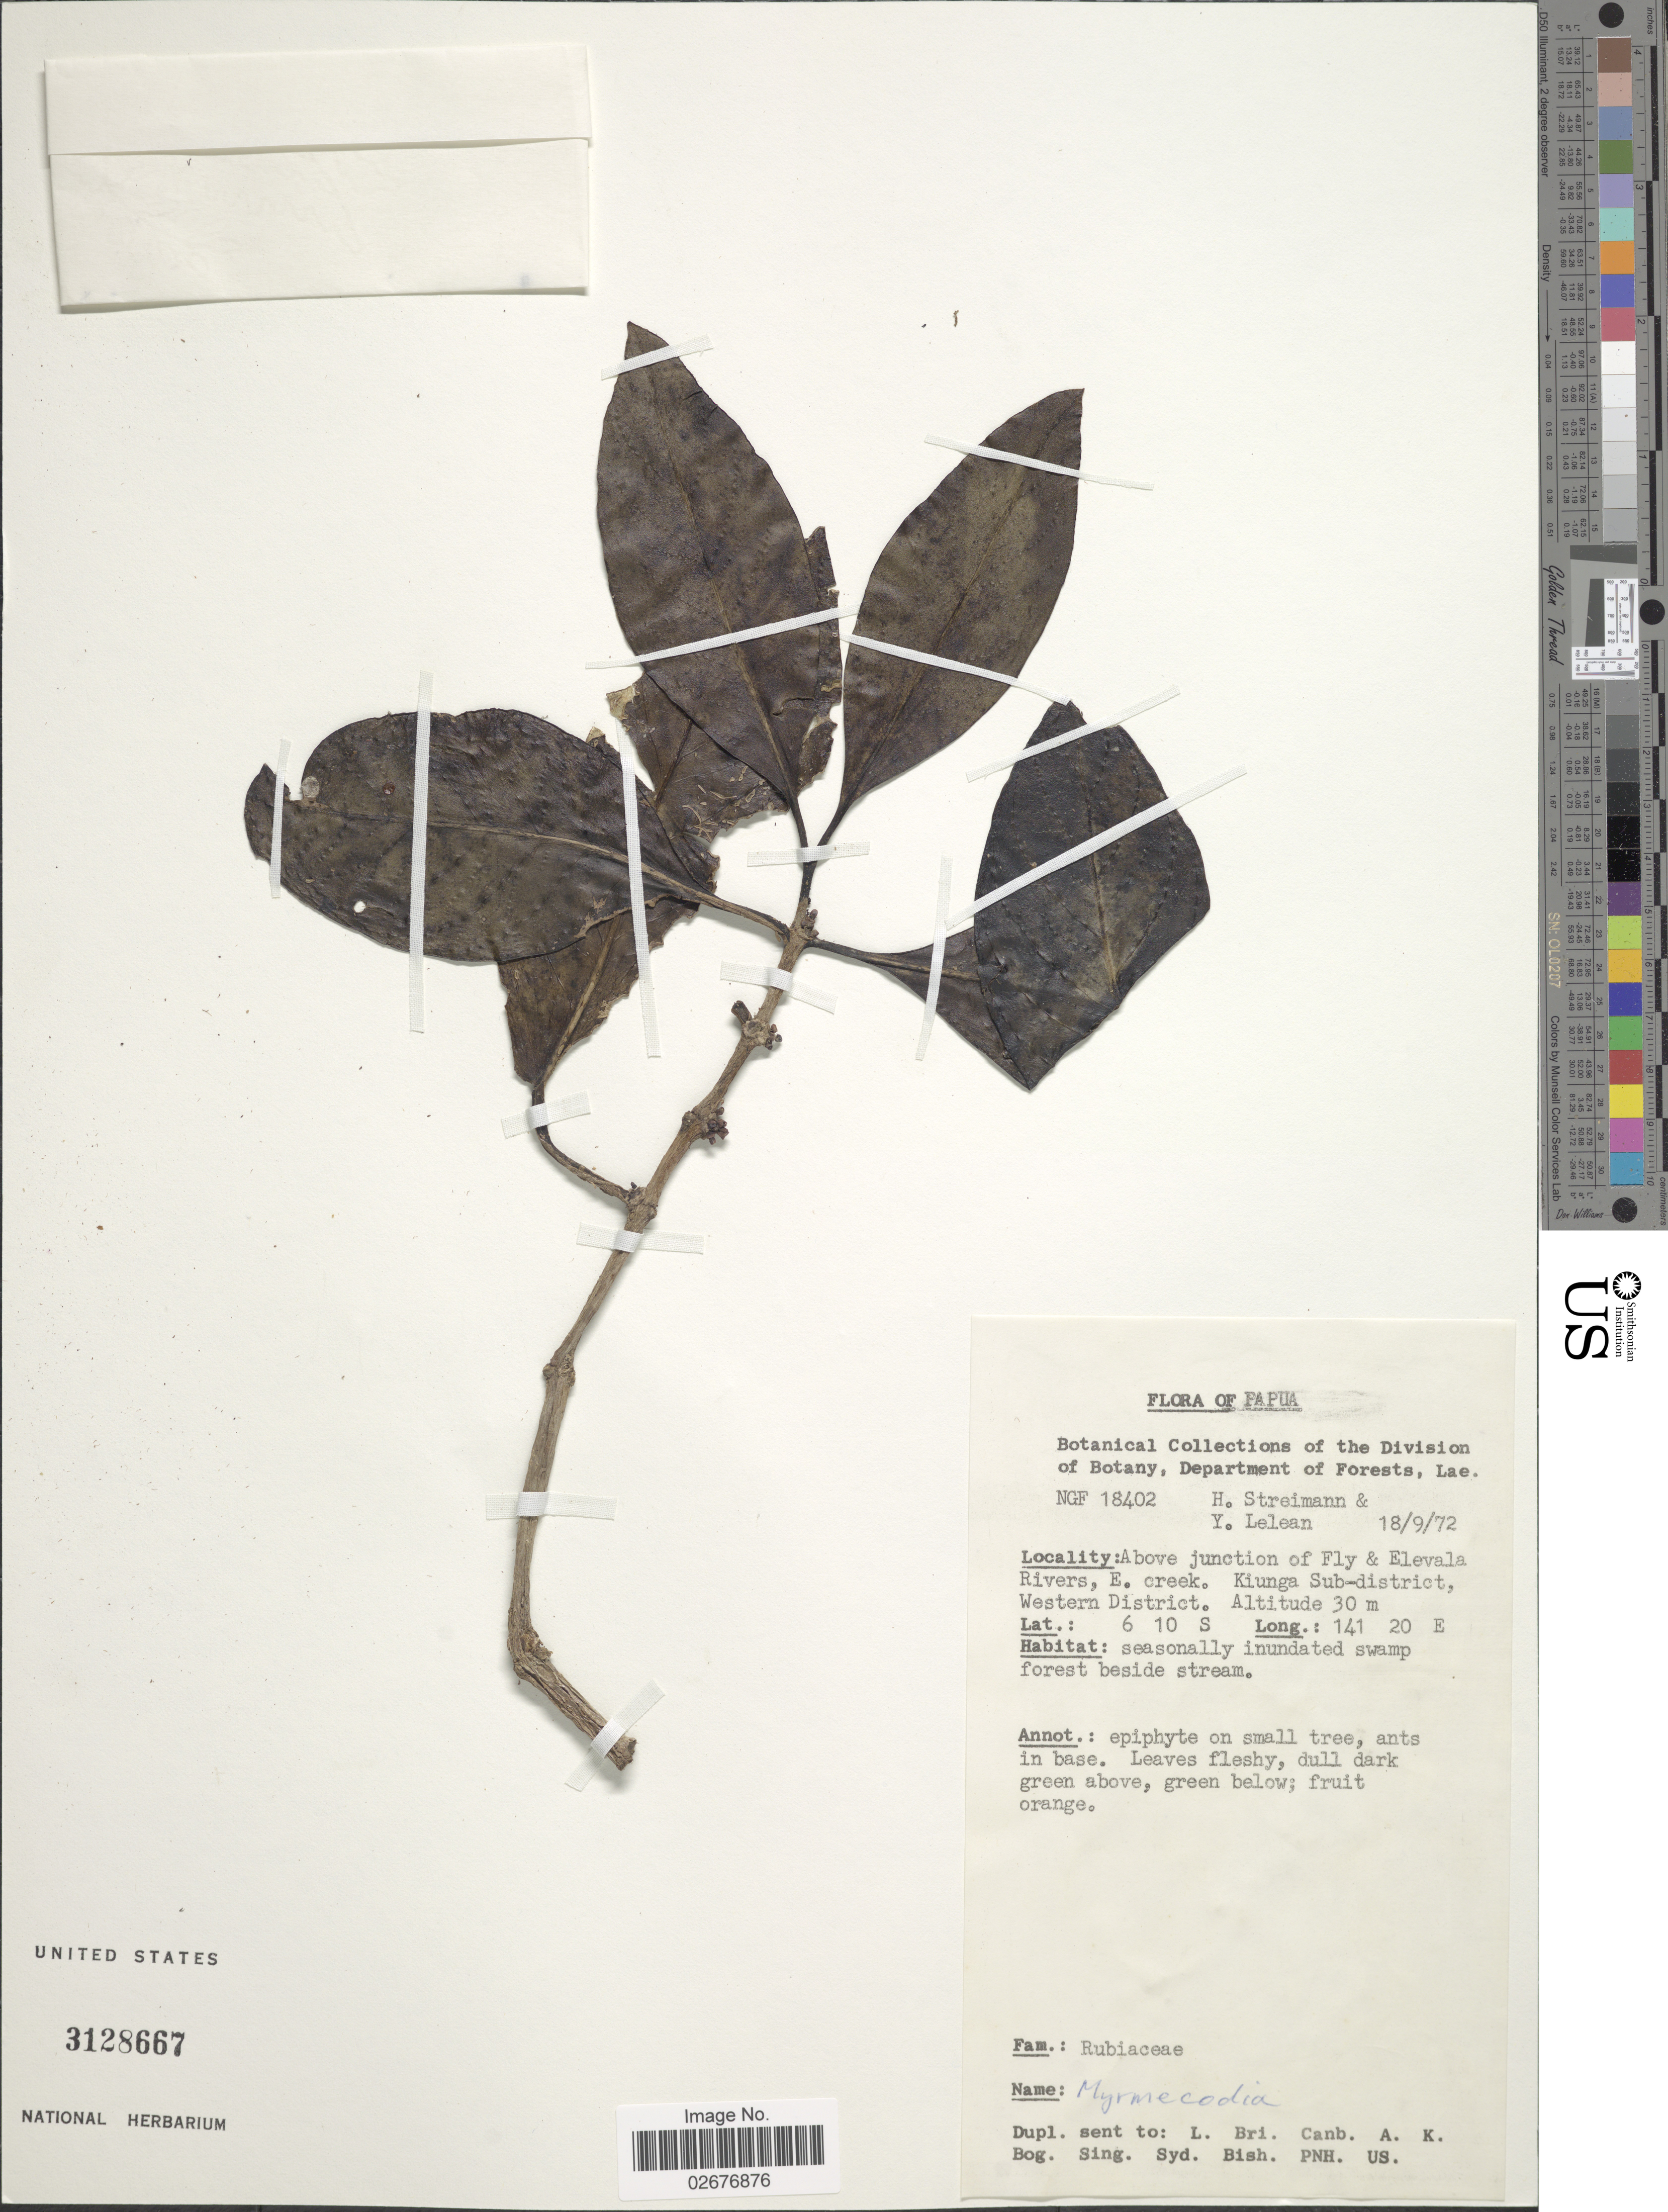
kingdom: Plantae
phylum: Tracheophyta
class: Magnoliopsida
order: Gentianales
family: Rubiaceae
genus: Myrmecodia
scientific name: Myrmecodia sp.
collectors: H. Streimann & Y. Lelean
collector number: NGF 18402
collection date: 1972-09-18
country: Papua New Guinea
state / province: Manus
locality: Papua, above junction of Fly & Elevala Rivers, E. creek, Kiunga Sub-district, Western District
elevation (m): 30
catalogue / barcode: US 3128667